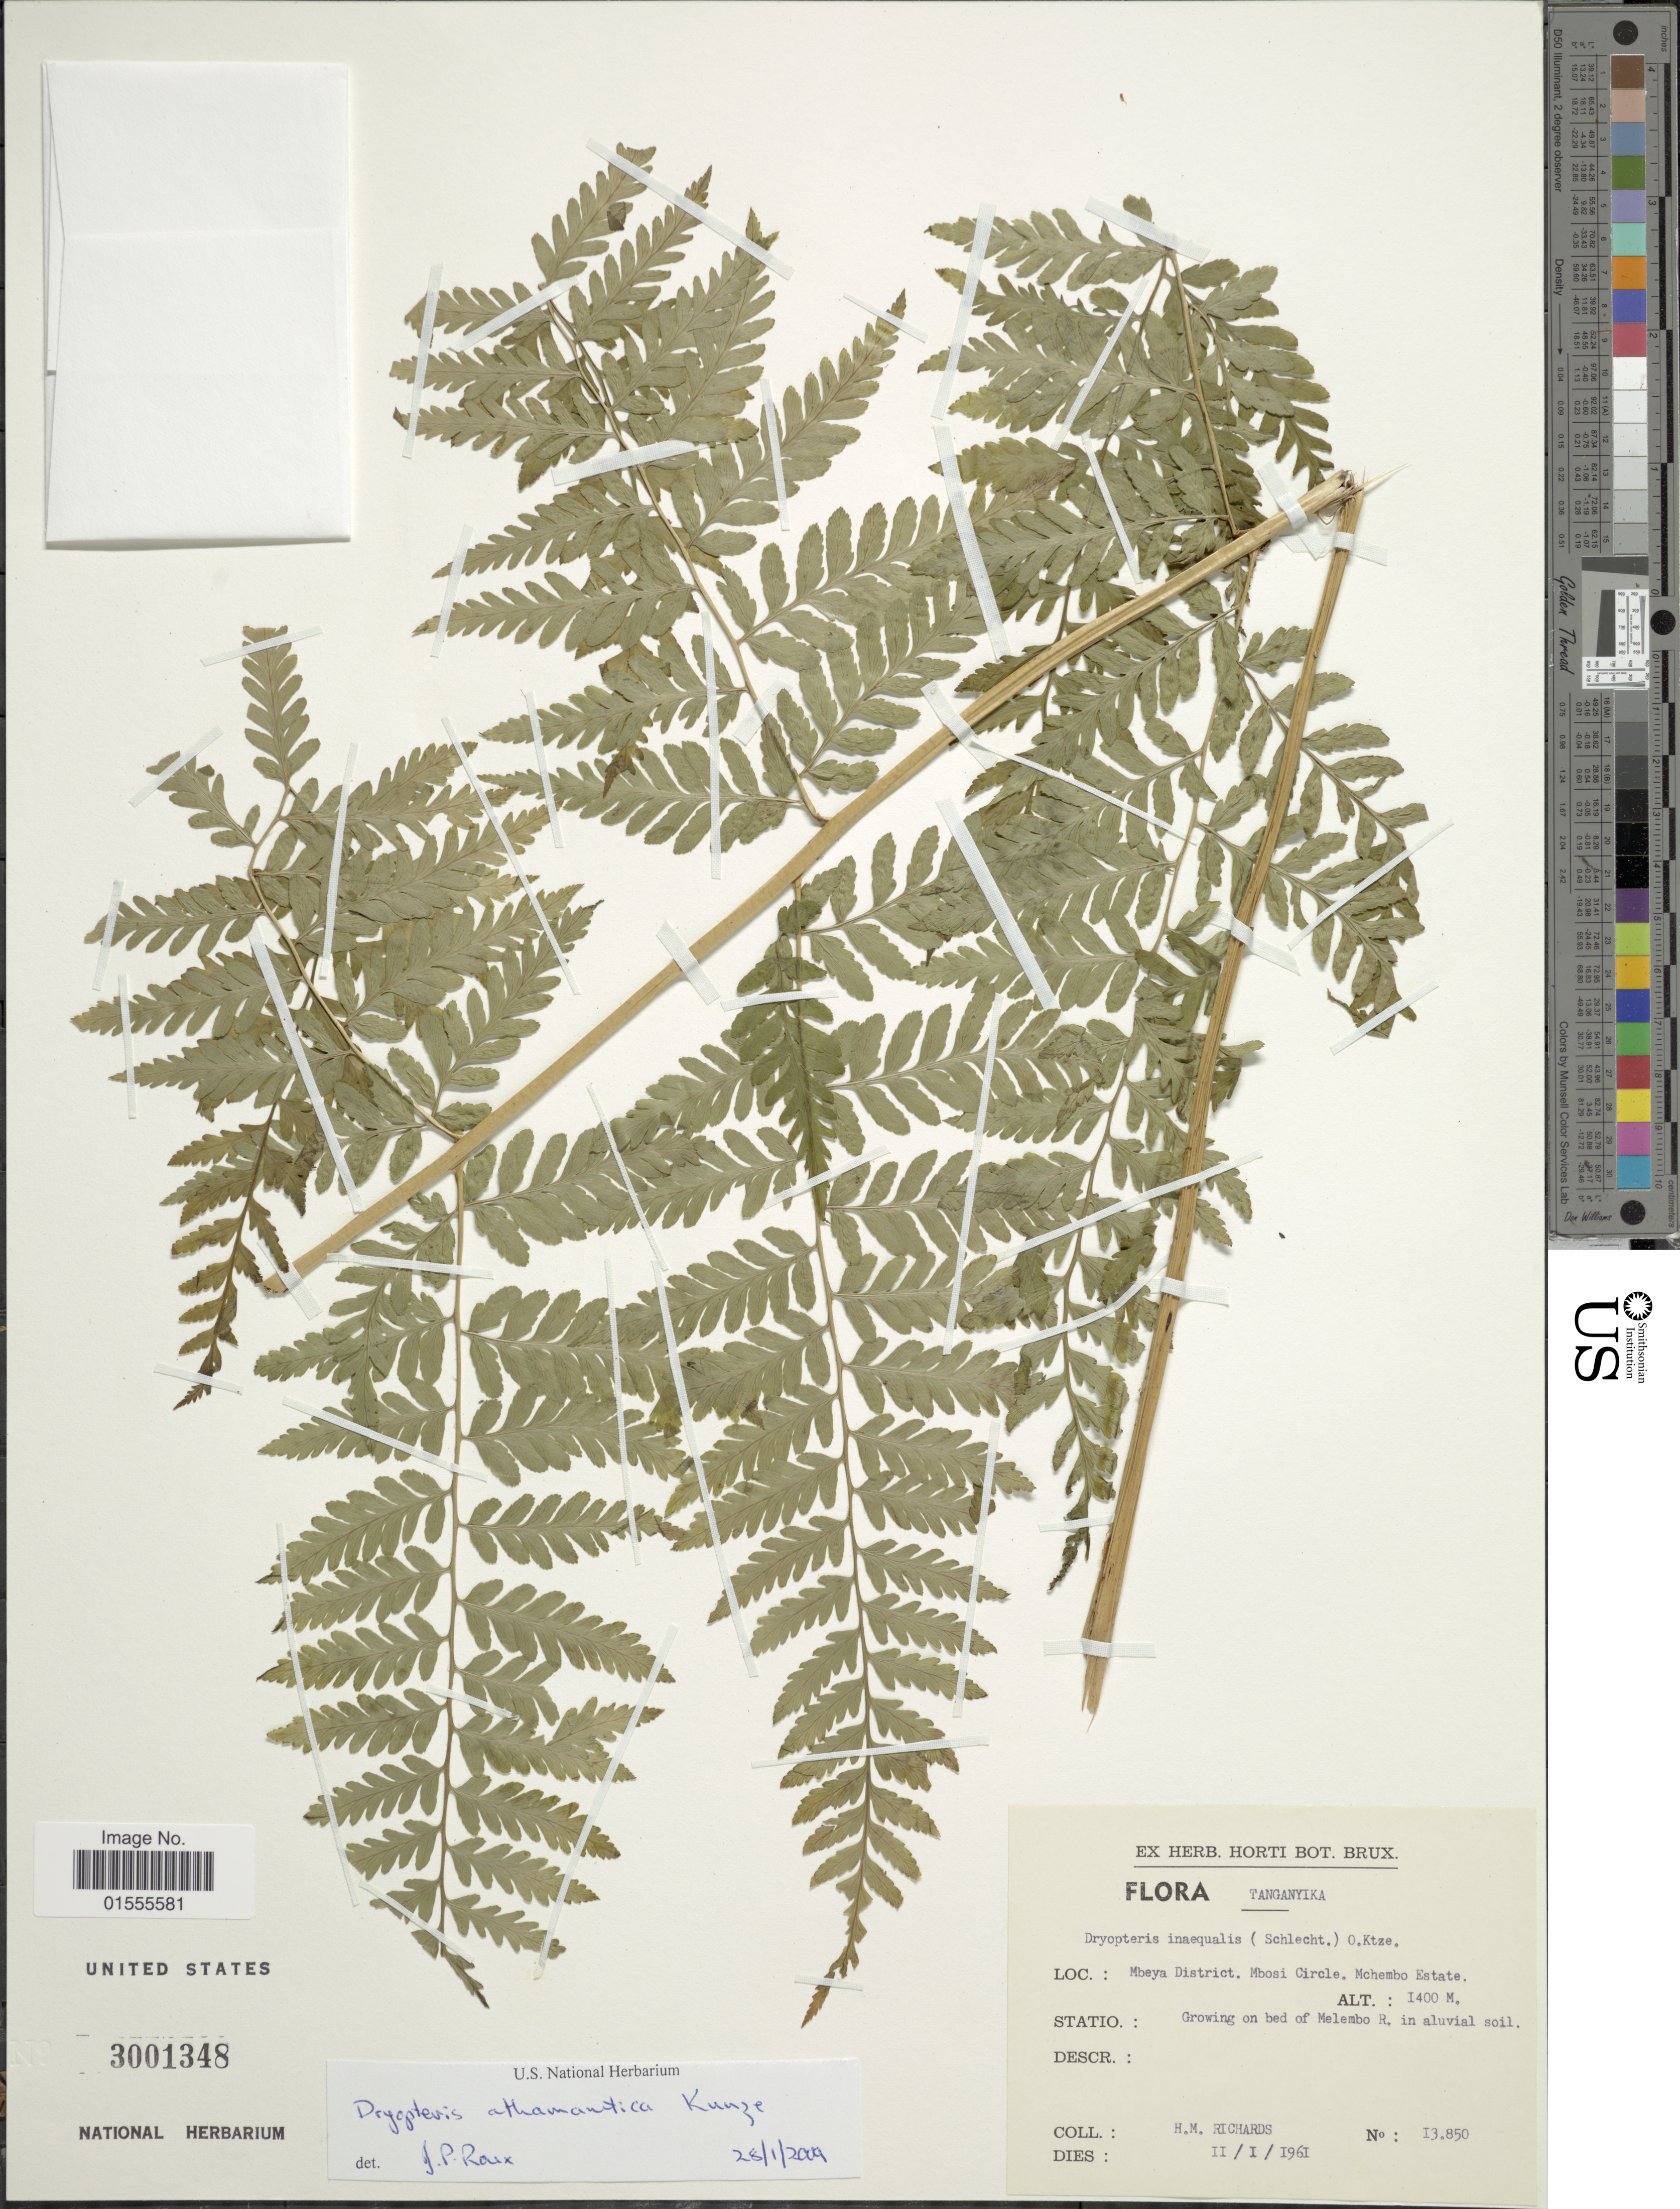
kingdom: Plantae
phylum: Tracheophyta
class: Polypodiopsida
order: Polypodiales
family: Dryopteridaceae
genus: Dryopteris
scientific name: Dryopteris athamantica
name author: (Kunze) Kunze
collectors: H. Richards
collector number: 13850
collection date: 1961-01-02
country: Tanzania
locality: Tanganyika, mbeya District. Mbosi Circle. Mchembo Estate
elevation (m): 1400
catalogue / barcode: US 3001348